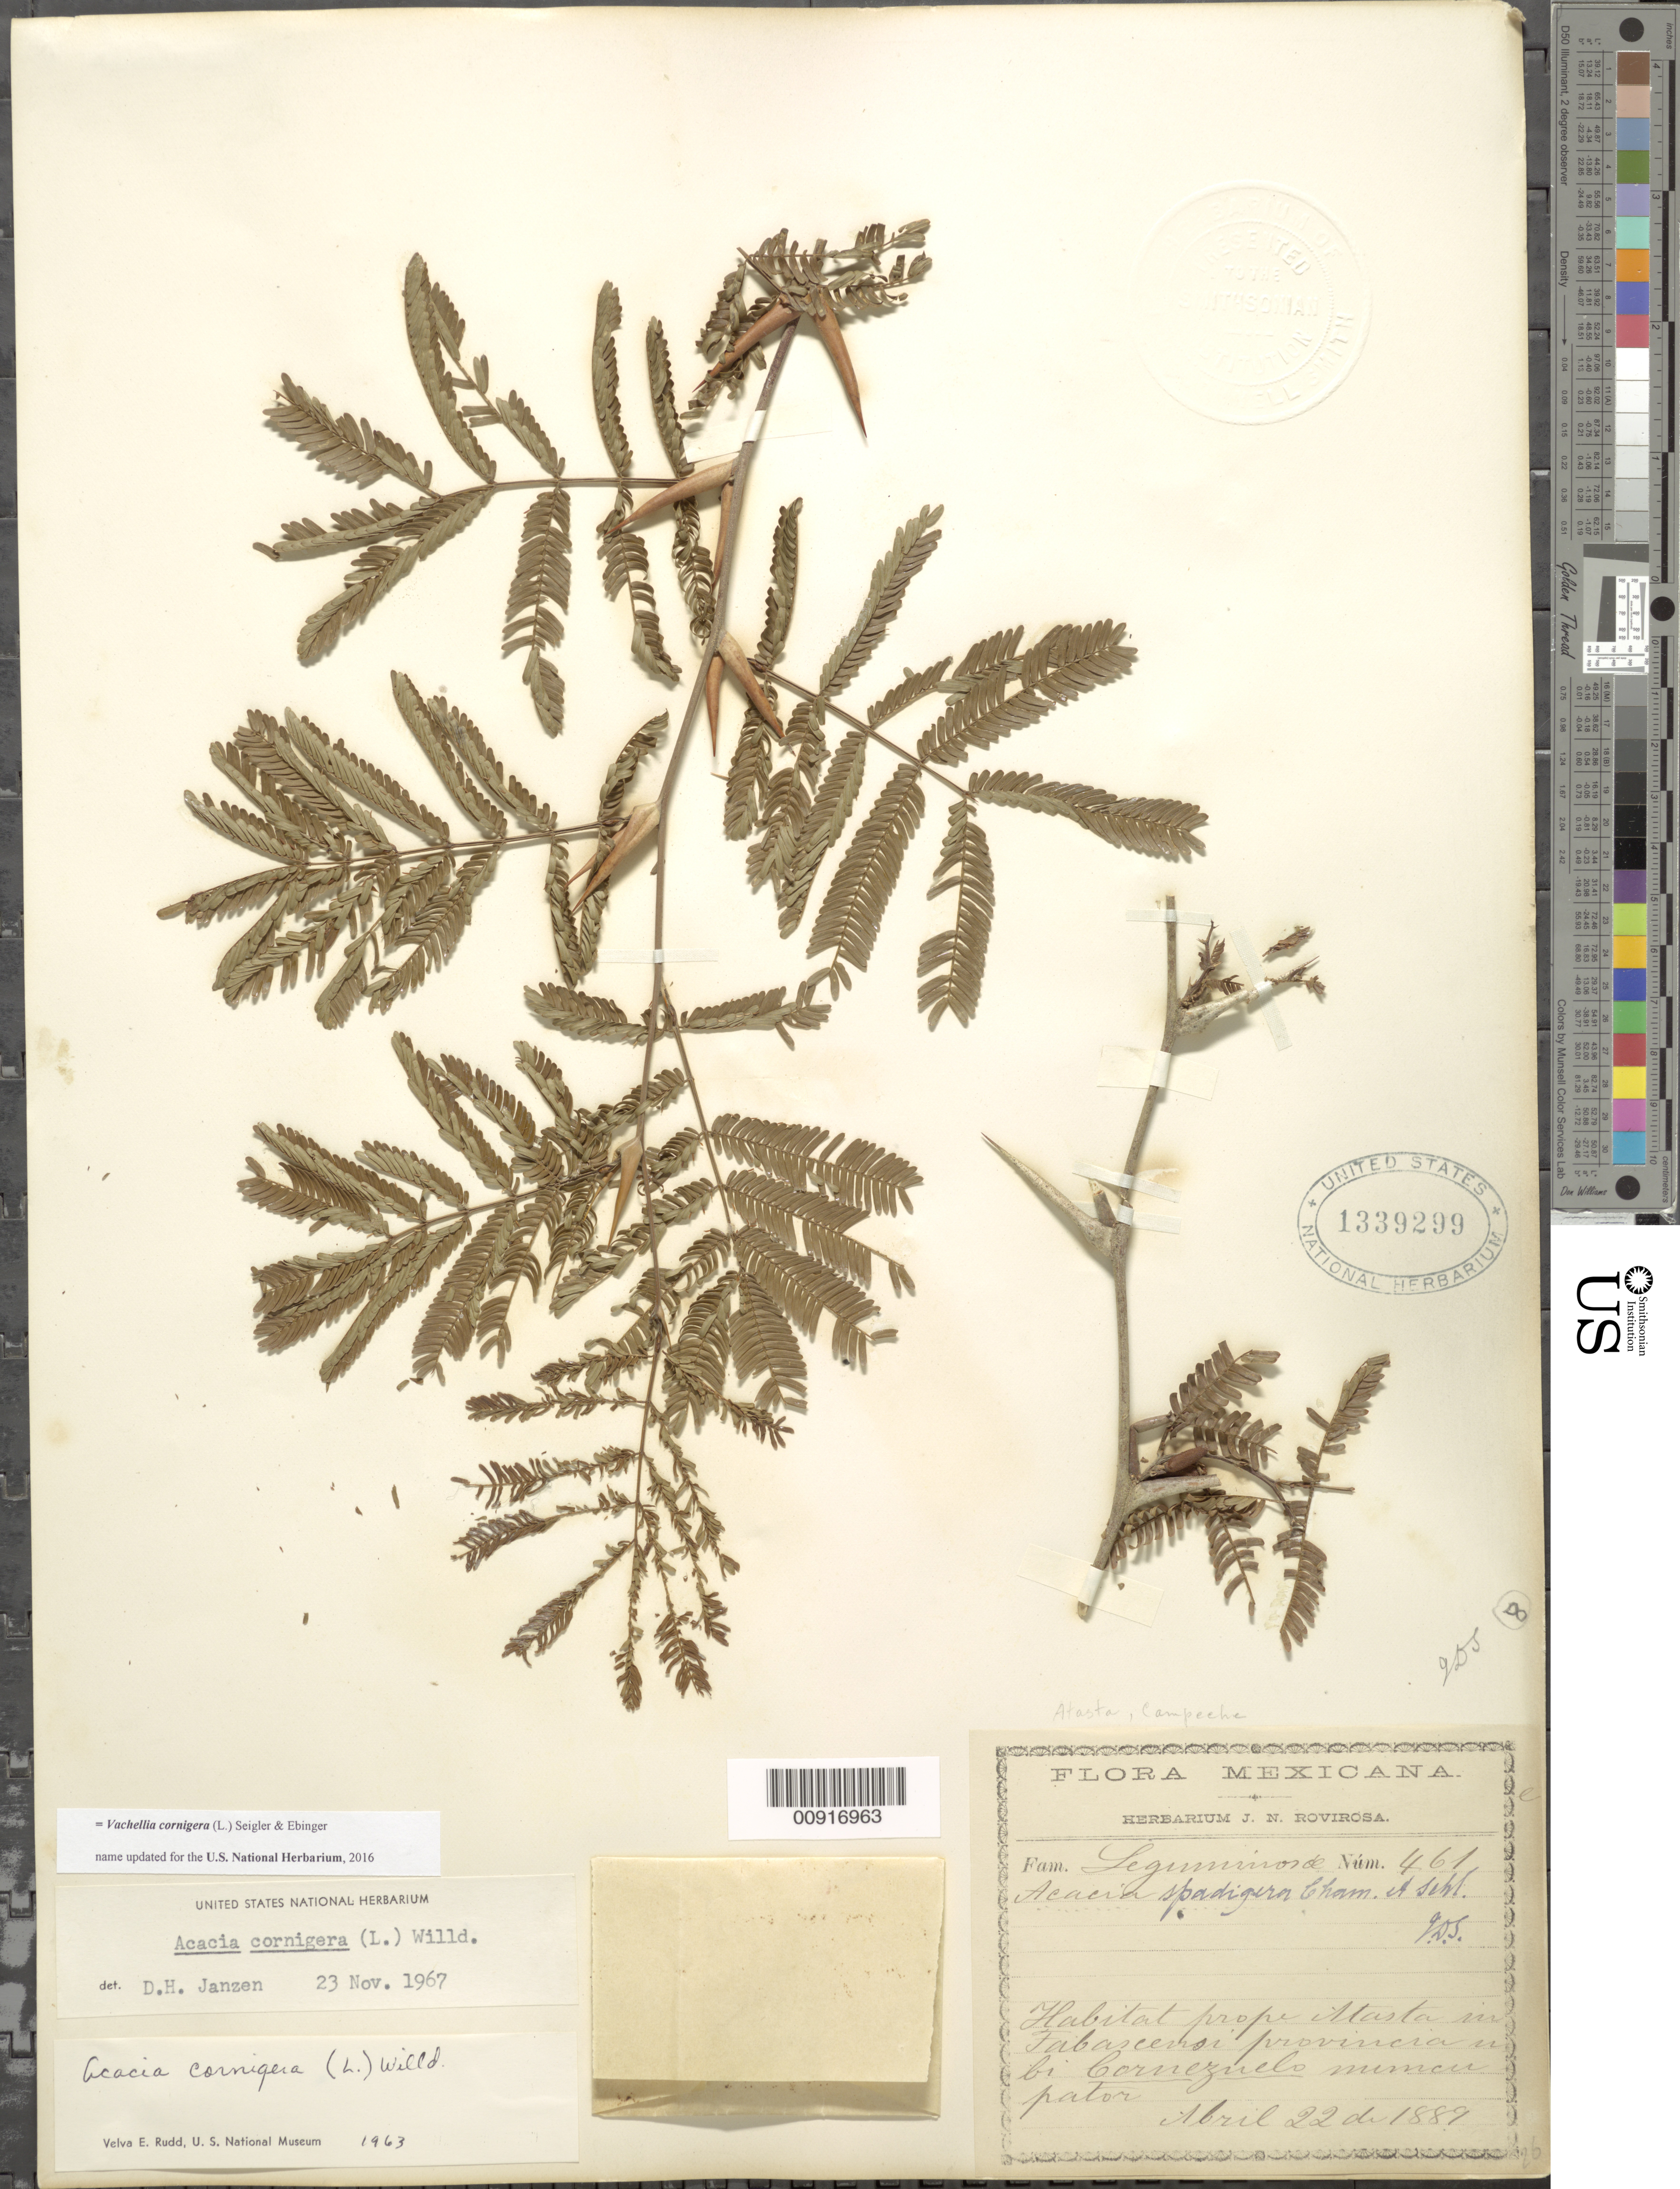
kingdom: Plantae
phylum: Tracheophyta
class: Magnoliopsida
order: Fabales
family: Fabaceae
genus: Vachellia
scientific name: Vachellia cornigera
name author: (L.) Seigler & Ebinger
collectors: J. N. Rovirosa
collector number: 461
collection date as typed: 22 Apr 1889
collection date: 1889-04-22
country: Mexico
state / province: Tabasco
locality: Prope Atasta in Tabascensi provincia.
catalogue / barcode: US 1339299